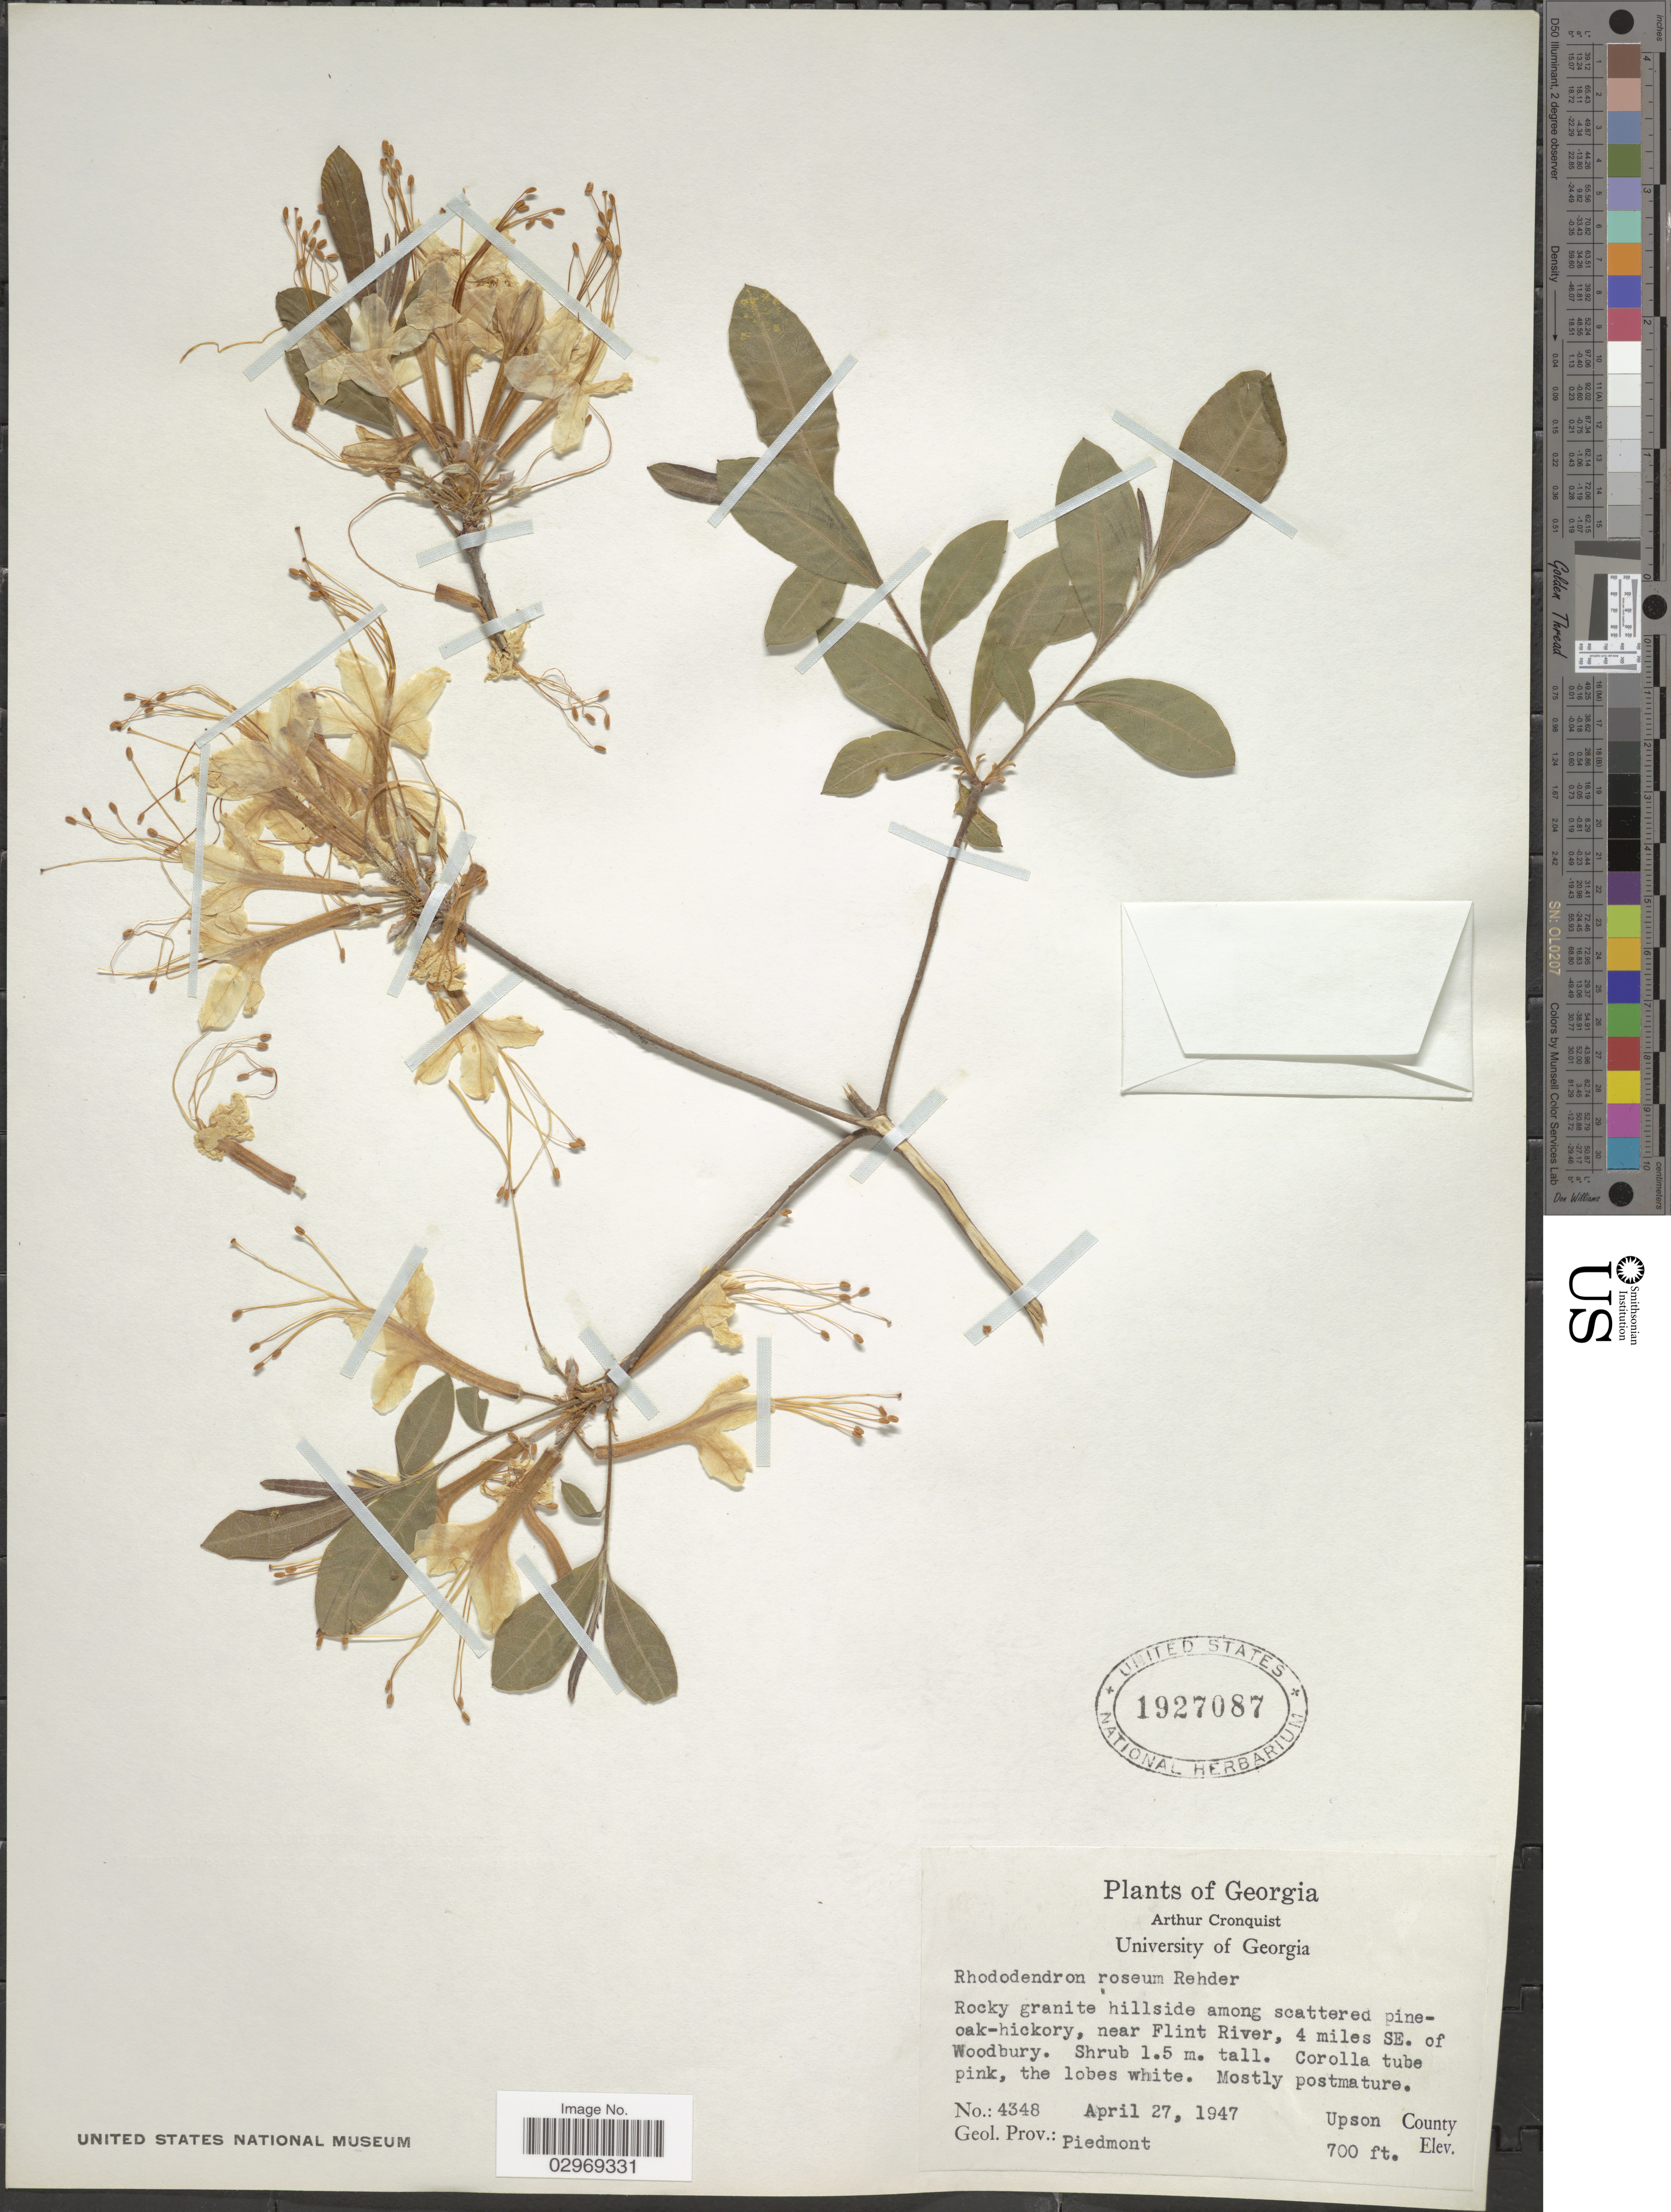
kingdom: Plantae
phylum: Tracheophyta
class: Magnoliopsida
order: Ericales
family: Ericaceae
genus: Rhododendron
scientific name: Rhododendron roseum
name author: (Loisel.) Rehder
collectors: A. J. Cronquist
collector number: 4348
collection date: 1947-04-27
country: United States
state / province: Georgia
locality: Near Flint River, 4 miles SE. of Woodbury. Upson County. Geol. Prov.: Piedmont.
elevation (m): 213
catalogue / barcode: US 1927087